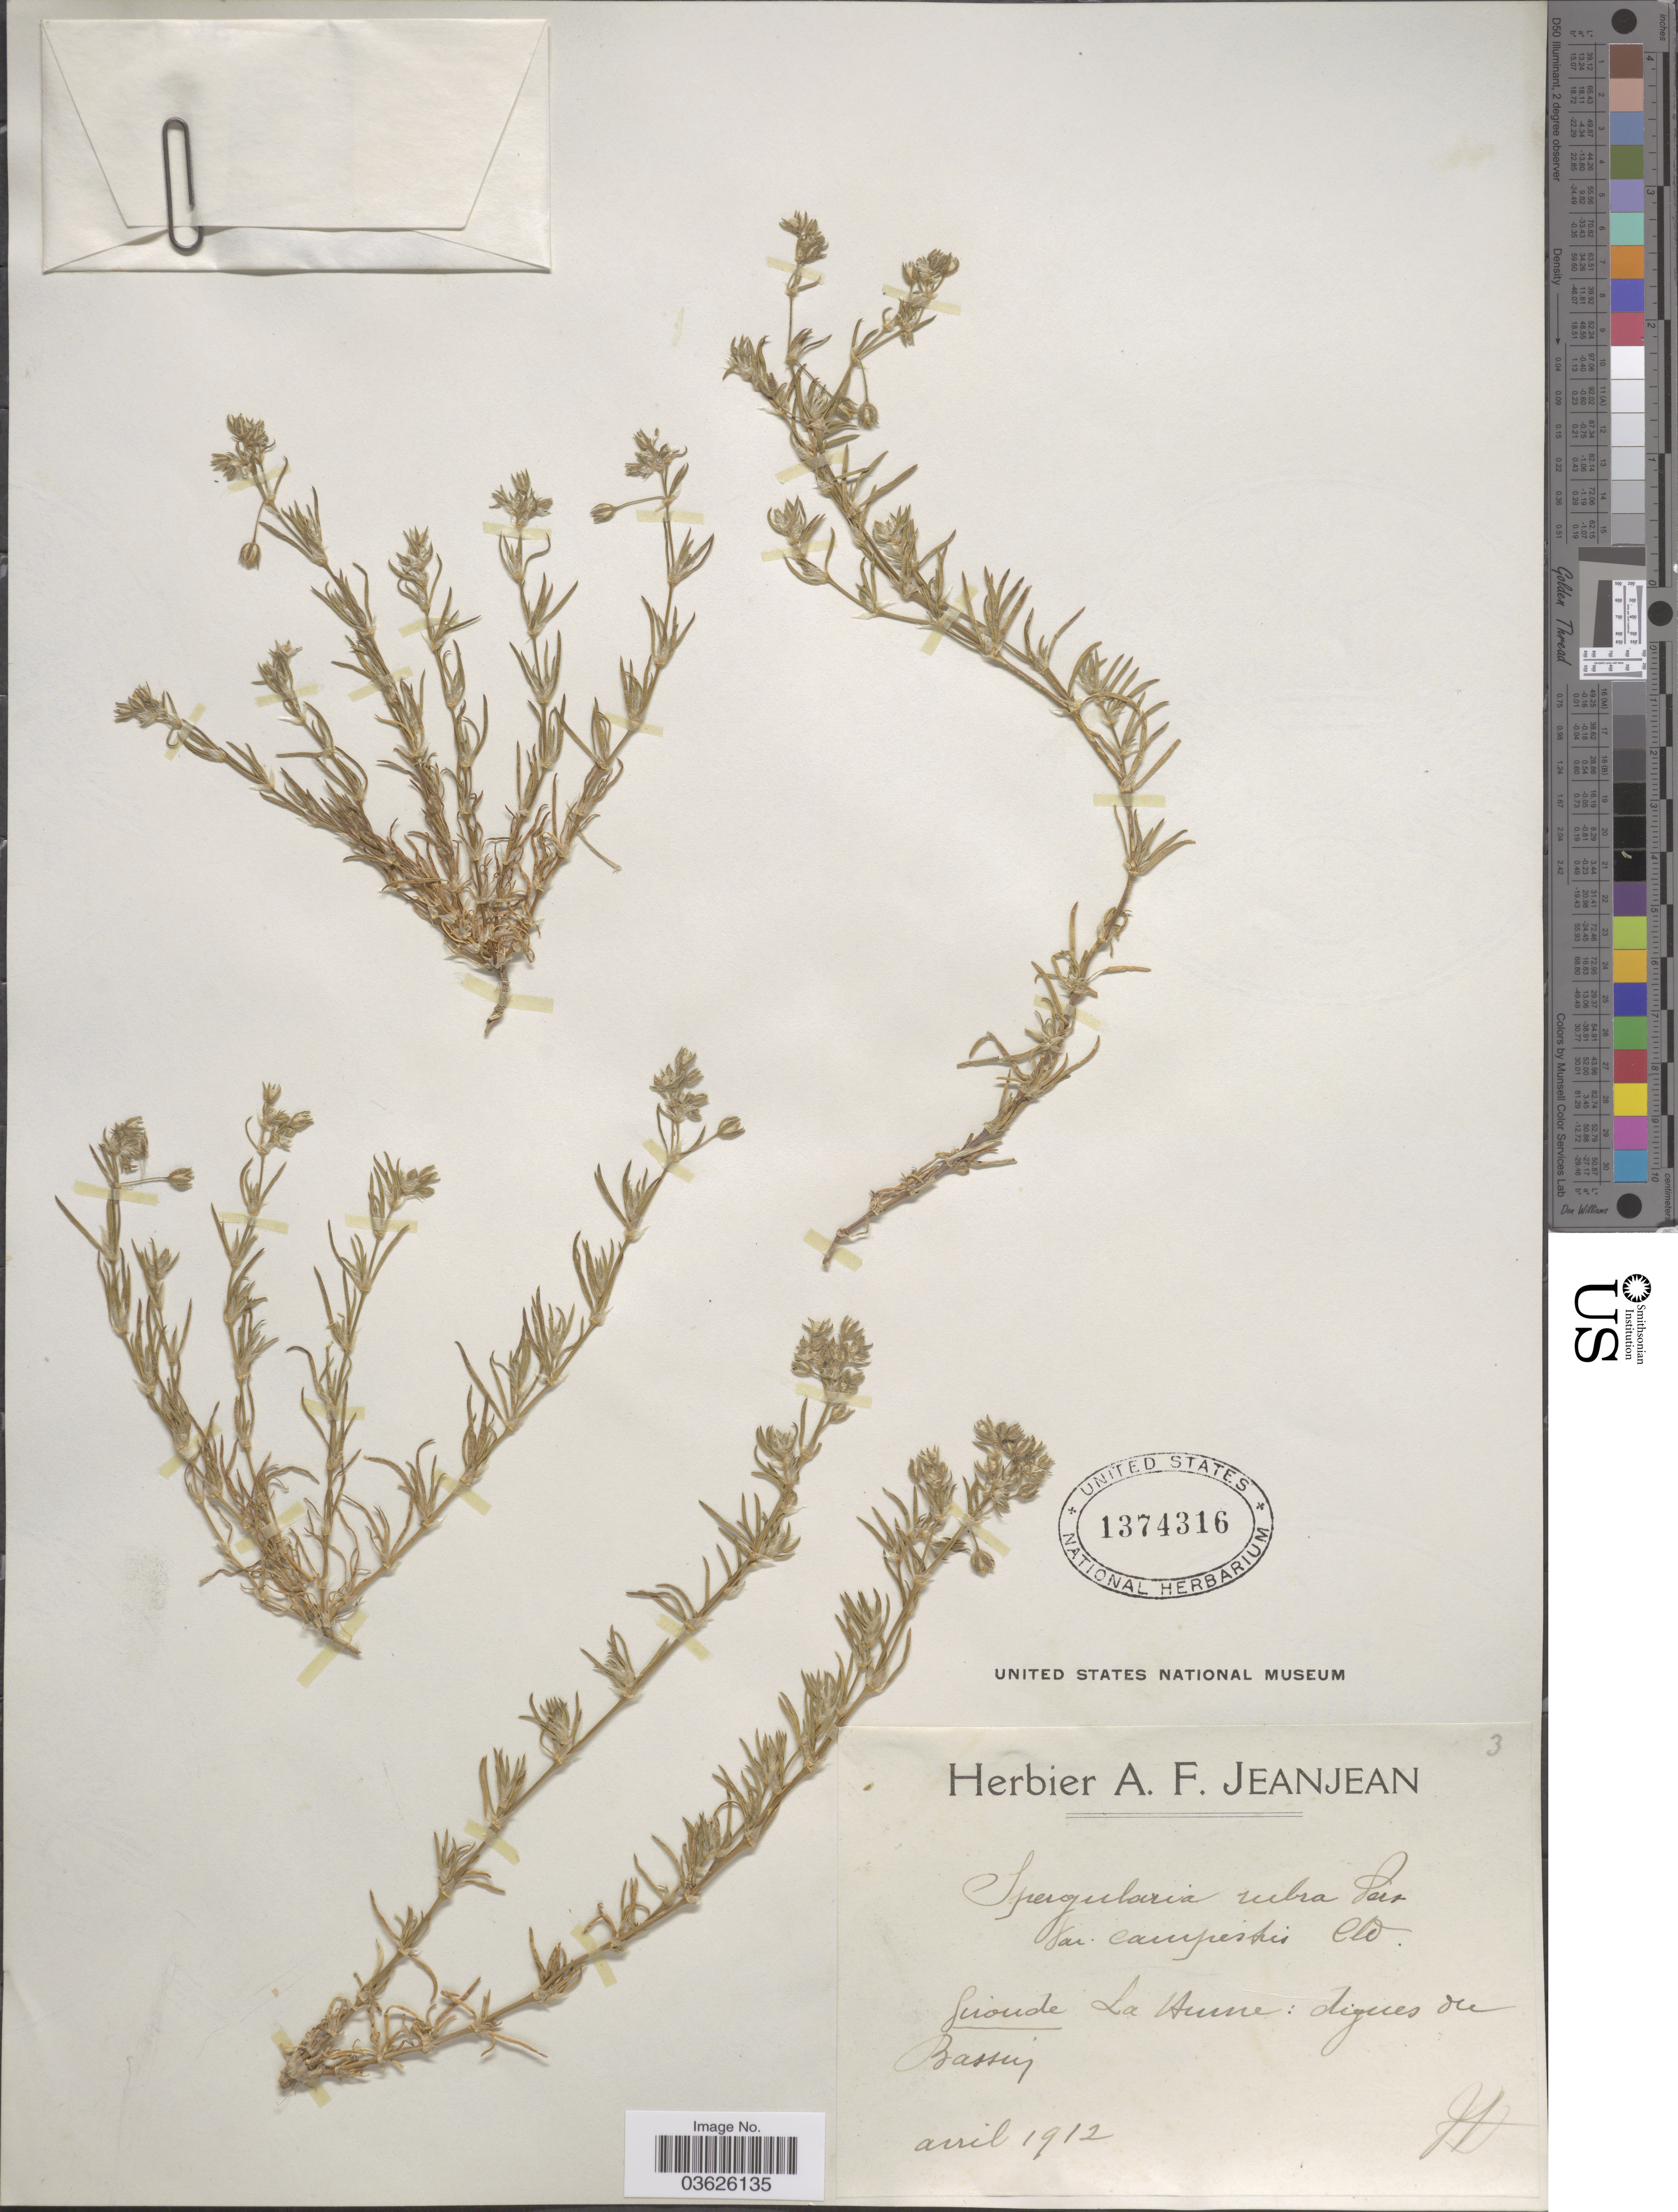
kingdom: Plantae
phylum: Tracheophyta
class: Magnoliopsida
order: Caryophyllales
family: Caryophyllaceae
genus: Spergularia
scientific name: Spergularia rubra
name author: (L.) J. Presl & C. Presl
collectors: A. Jeanjean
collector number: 3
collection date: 1912-04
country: France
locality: Gironde La Aume [interpreted]: digues du Bassery. [interpreted]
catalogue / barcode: US 1374316